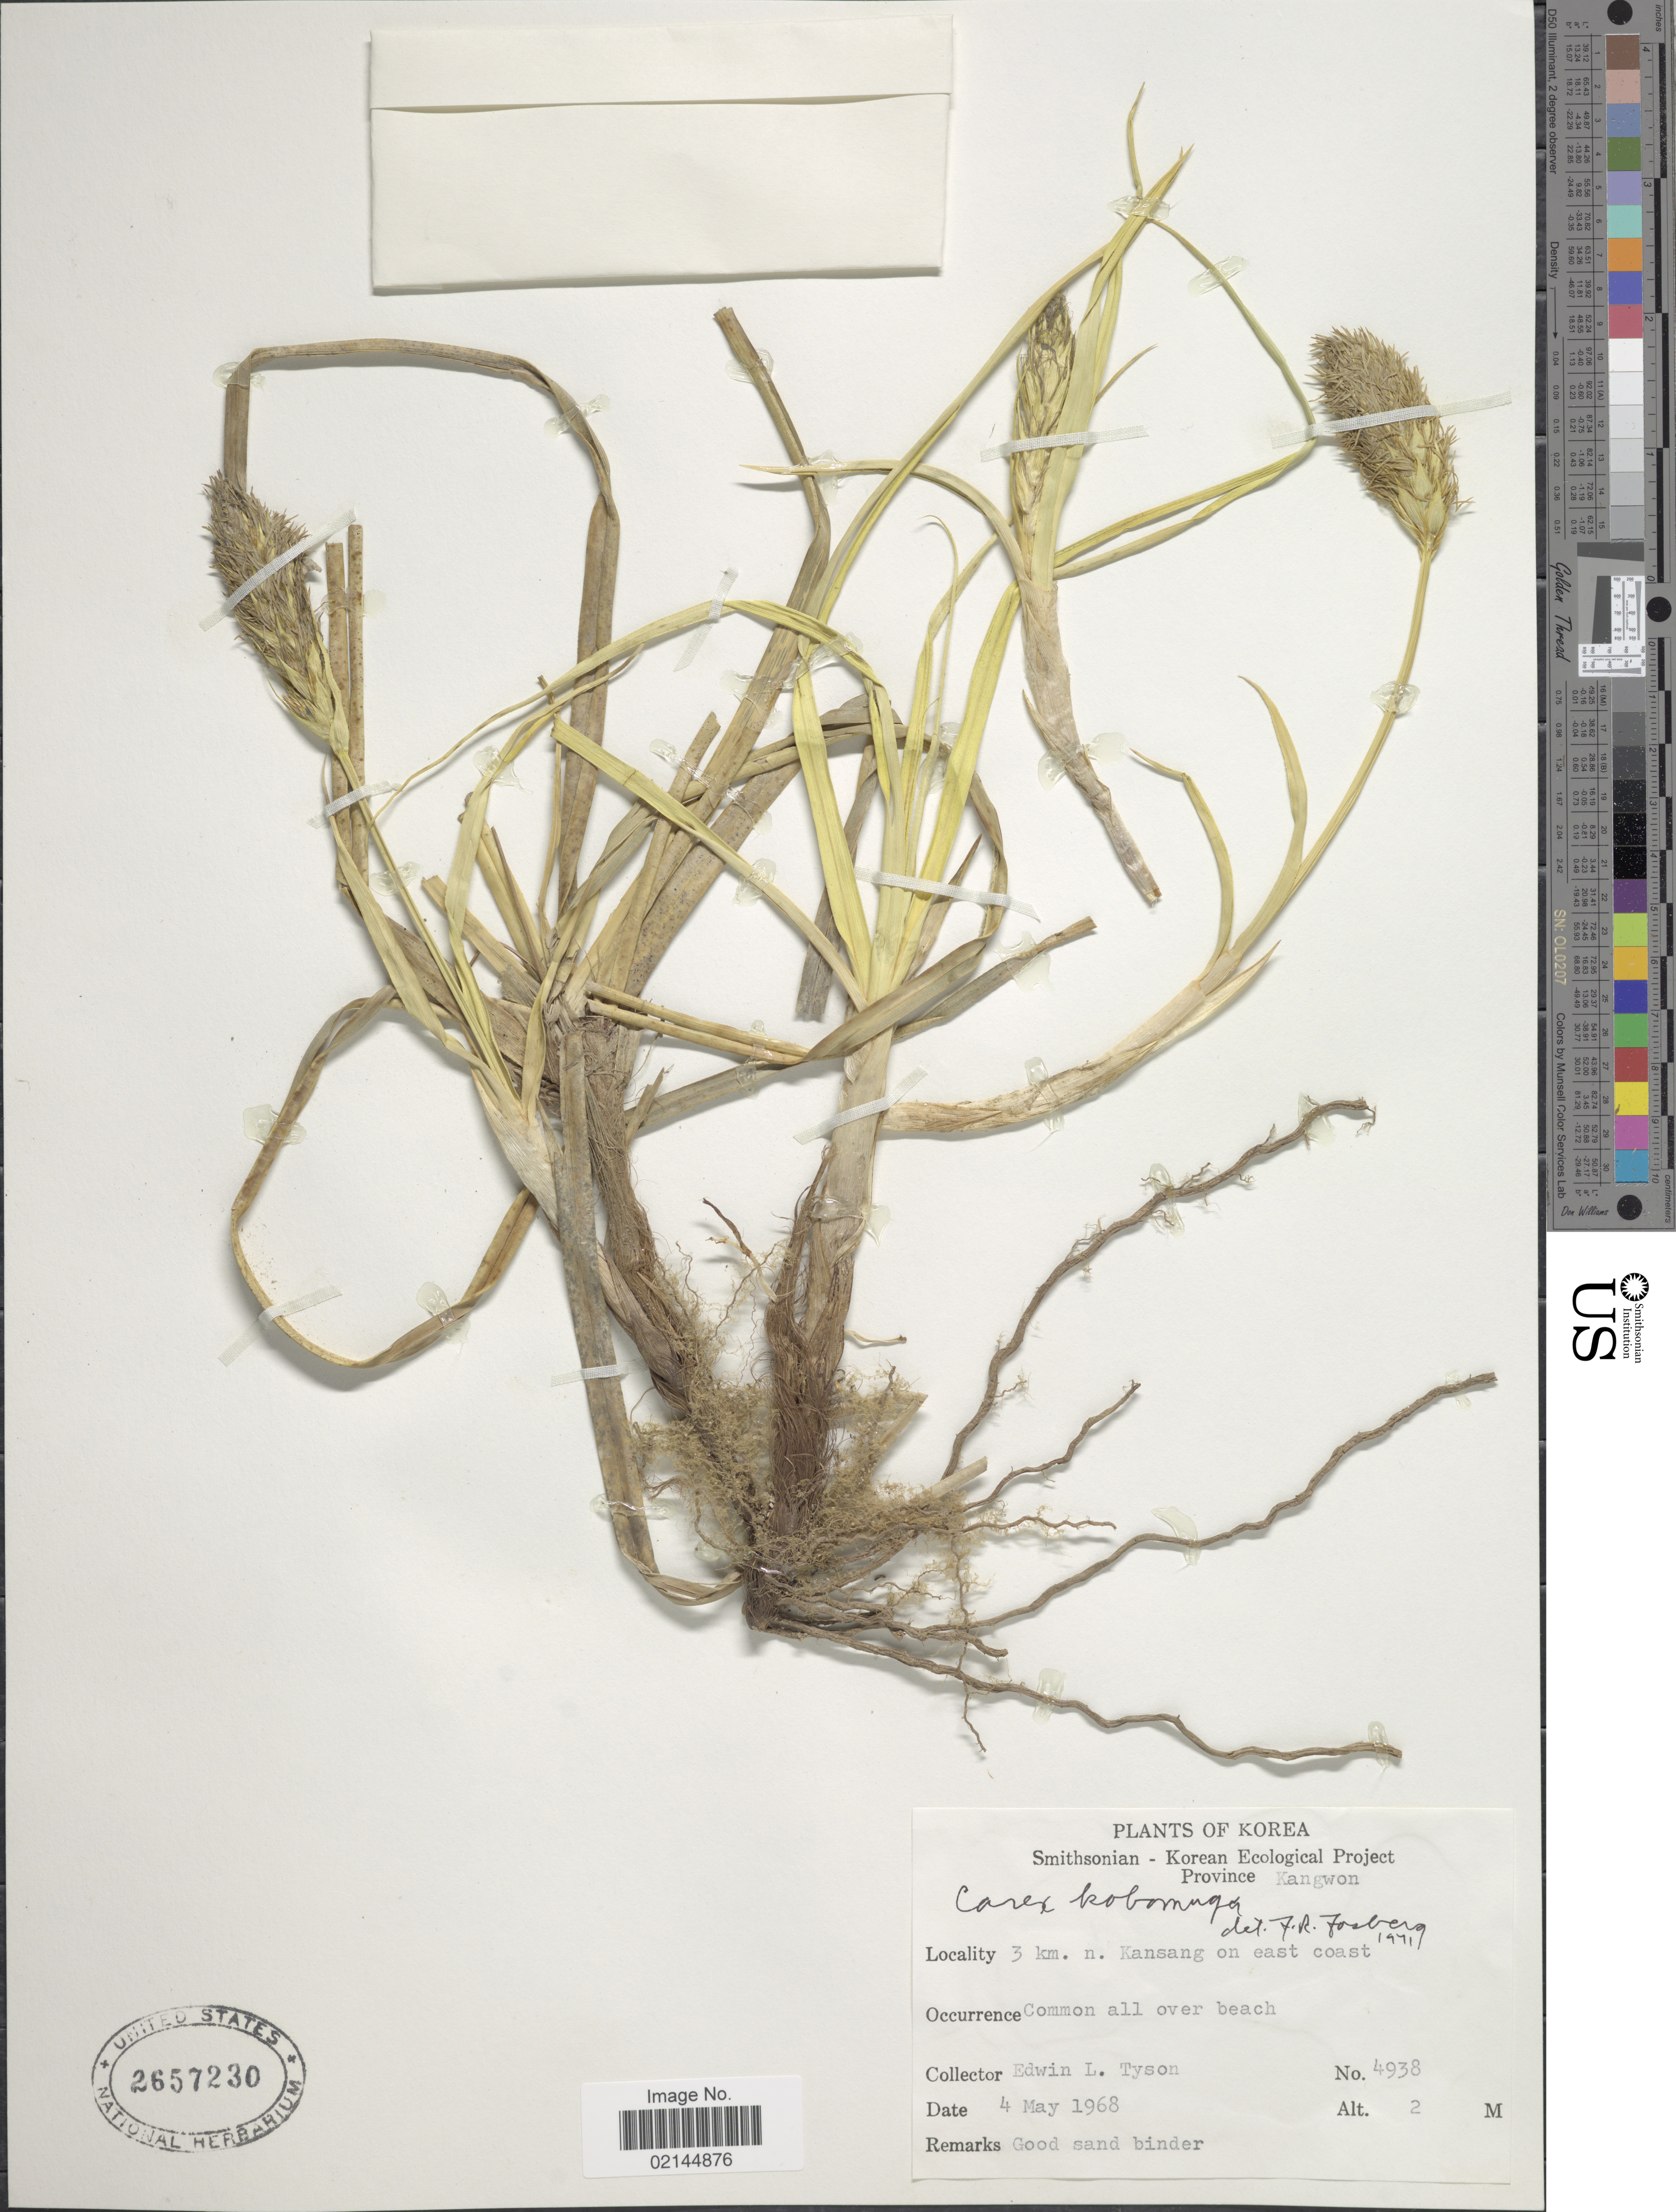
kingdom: Plantae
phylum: Tracheophyta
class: Liliopsida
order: Poales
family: Cyperaceae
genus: Carex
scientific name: Carex kobomugi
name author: Ohwi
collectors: E. L. Tyson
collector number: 4938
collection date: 1968-05-04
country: North Korea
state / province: Kangwon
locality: Korea. 3 km. n. Kansang on east coast.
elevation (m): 2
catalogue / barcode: US 2657230